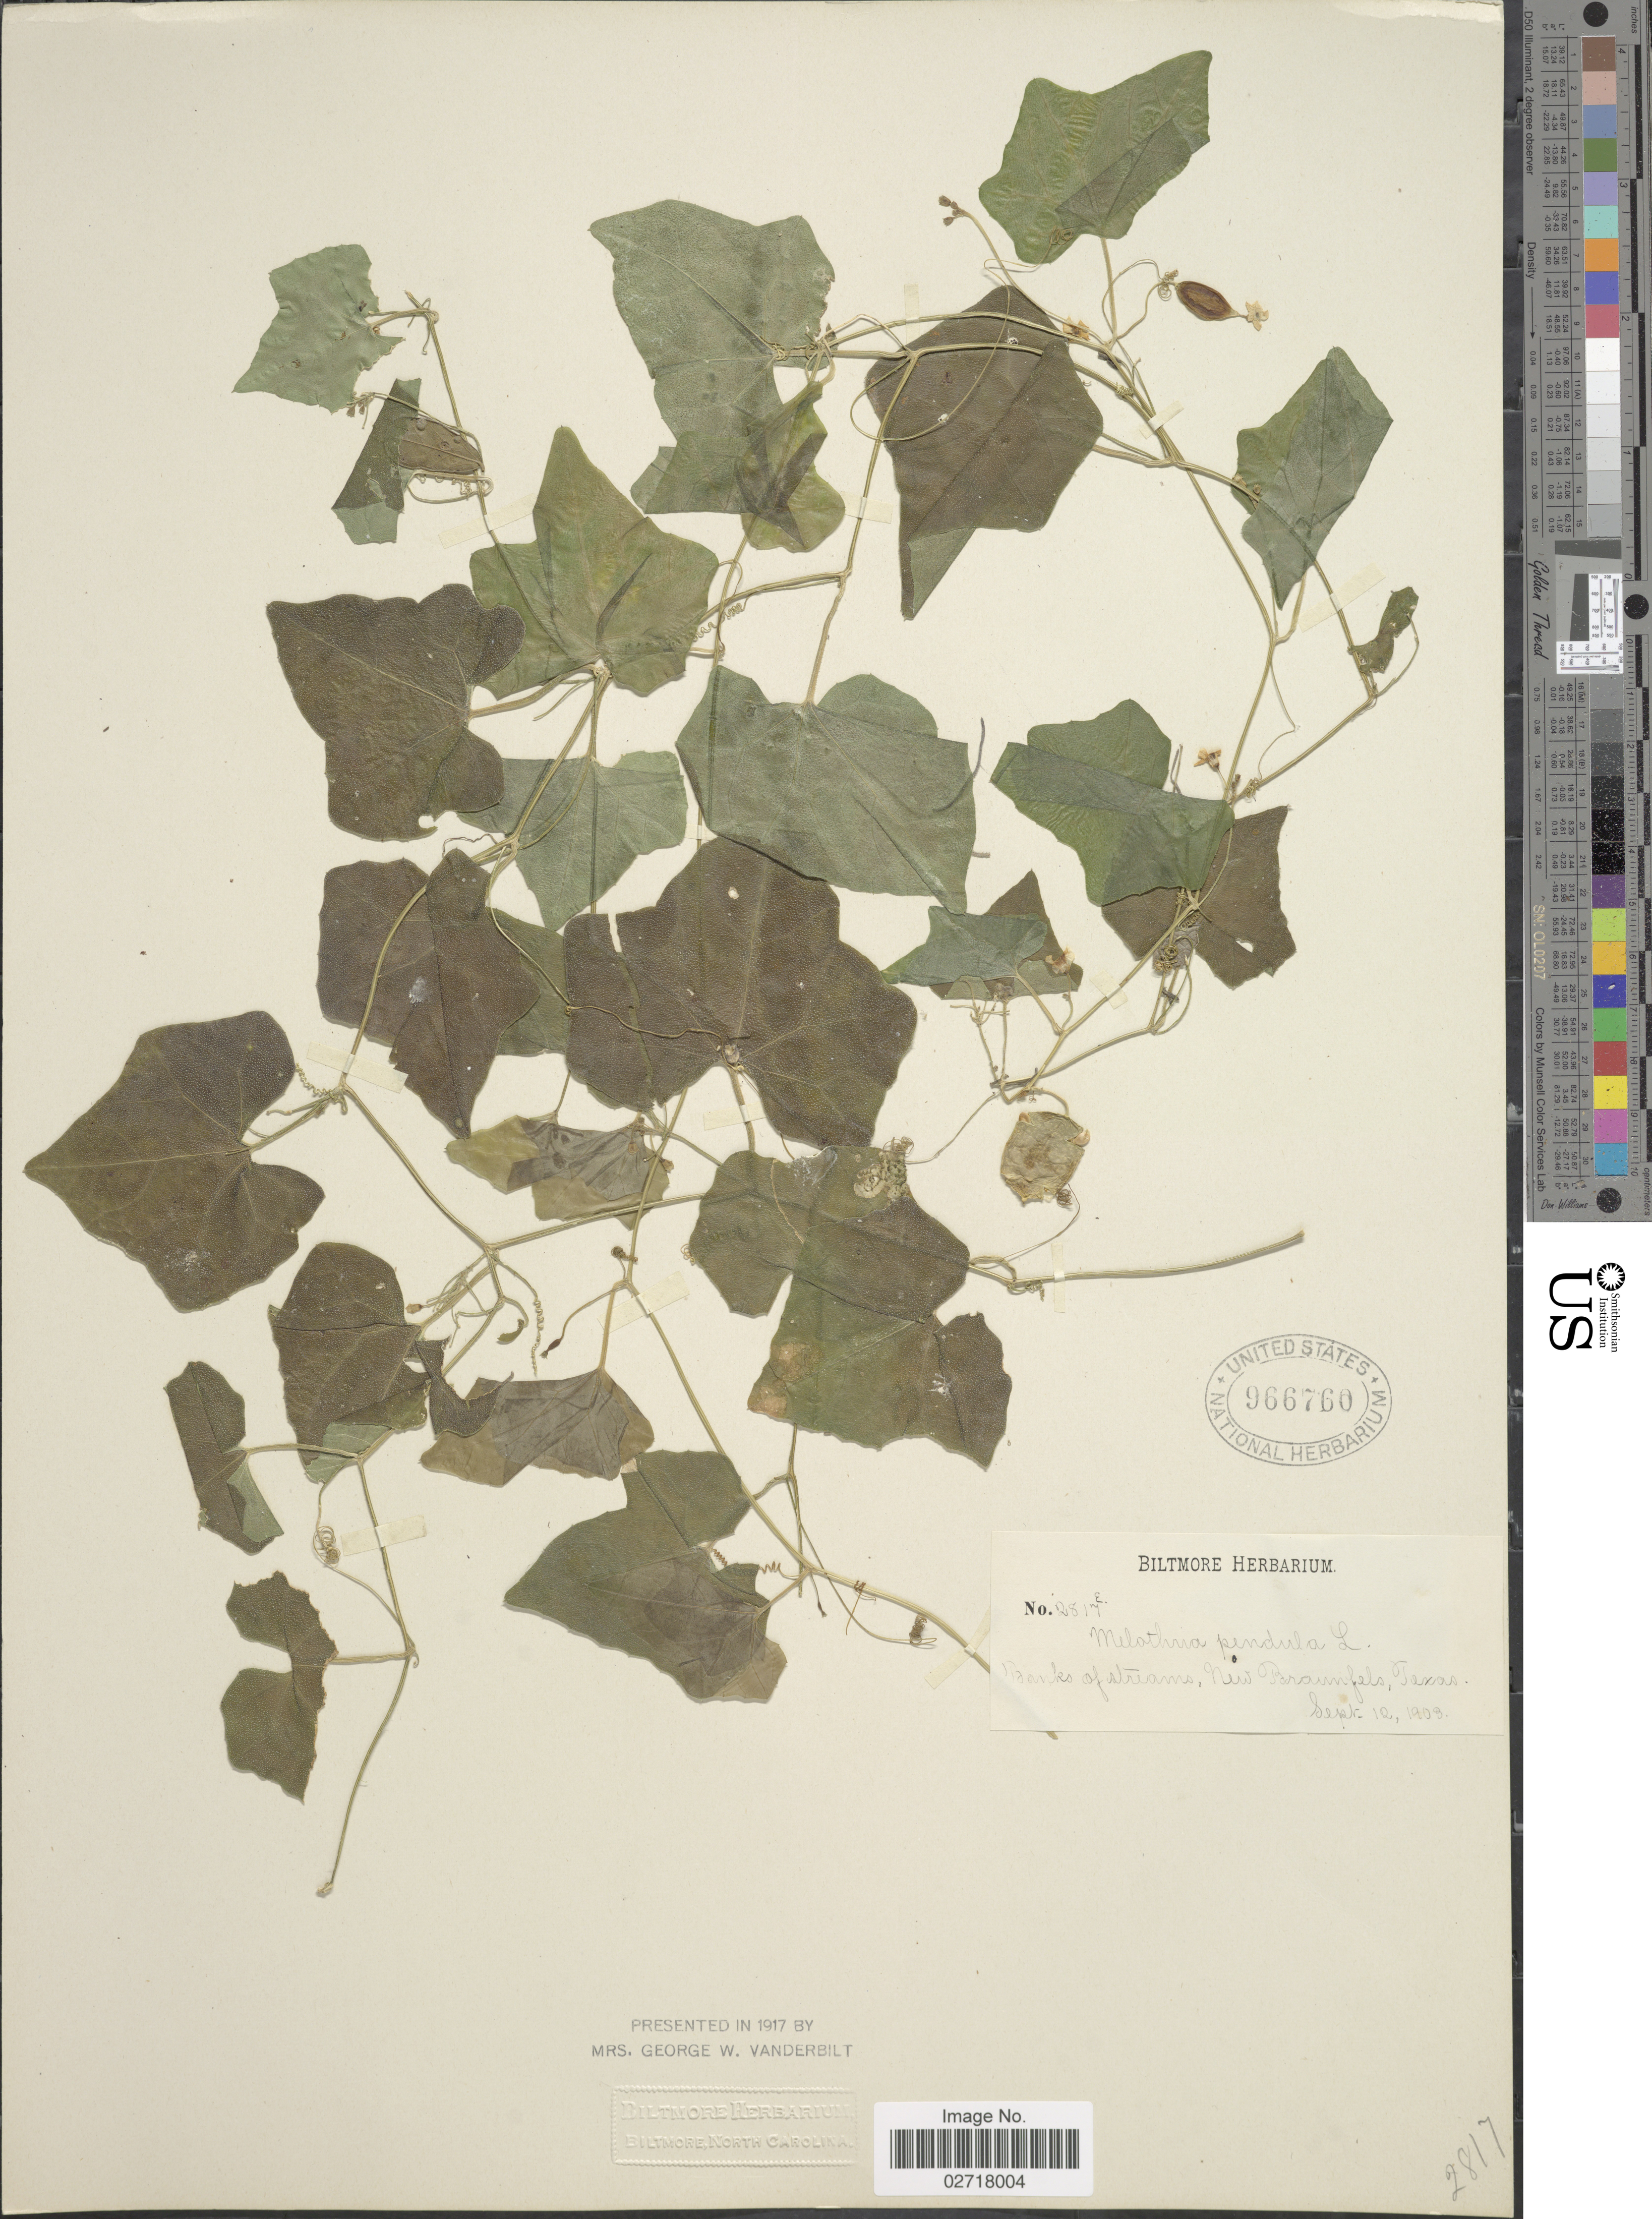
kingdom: Plantae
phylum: Tracheophyta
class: Magnoliopsida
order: Cucurbitales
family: Cucurbitaceae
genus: Melothria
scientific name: Melothria pendula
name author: L.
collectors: ex herb. Biltmore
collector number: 2517E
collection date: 1903-09-12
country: United States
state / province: Texas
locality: New Braunfels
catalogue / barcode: US 966760